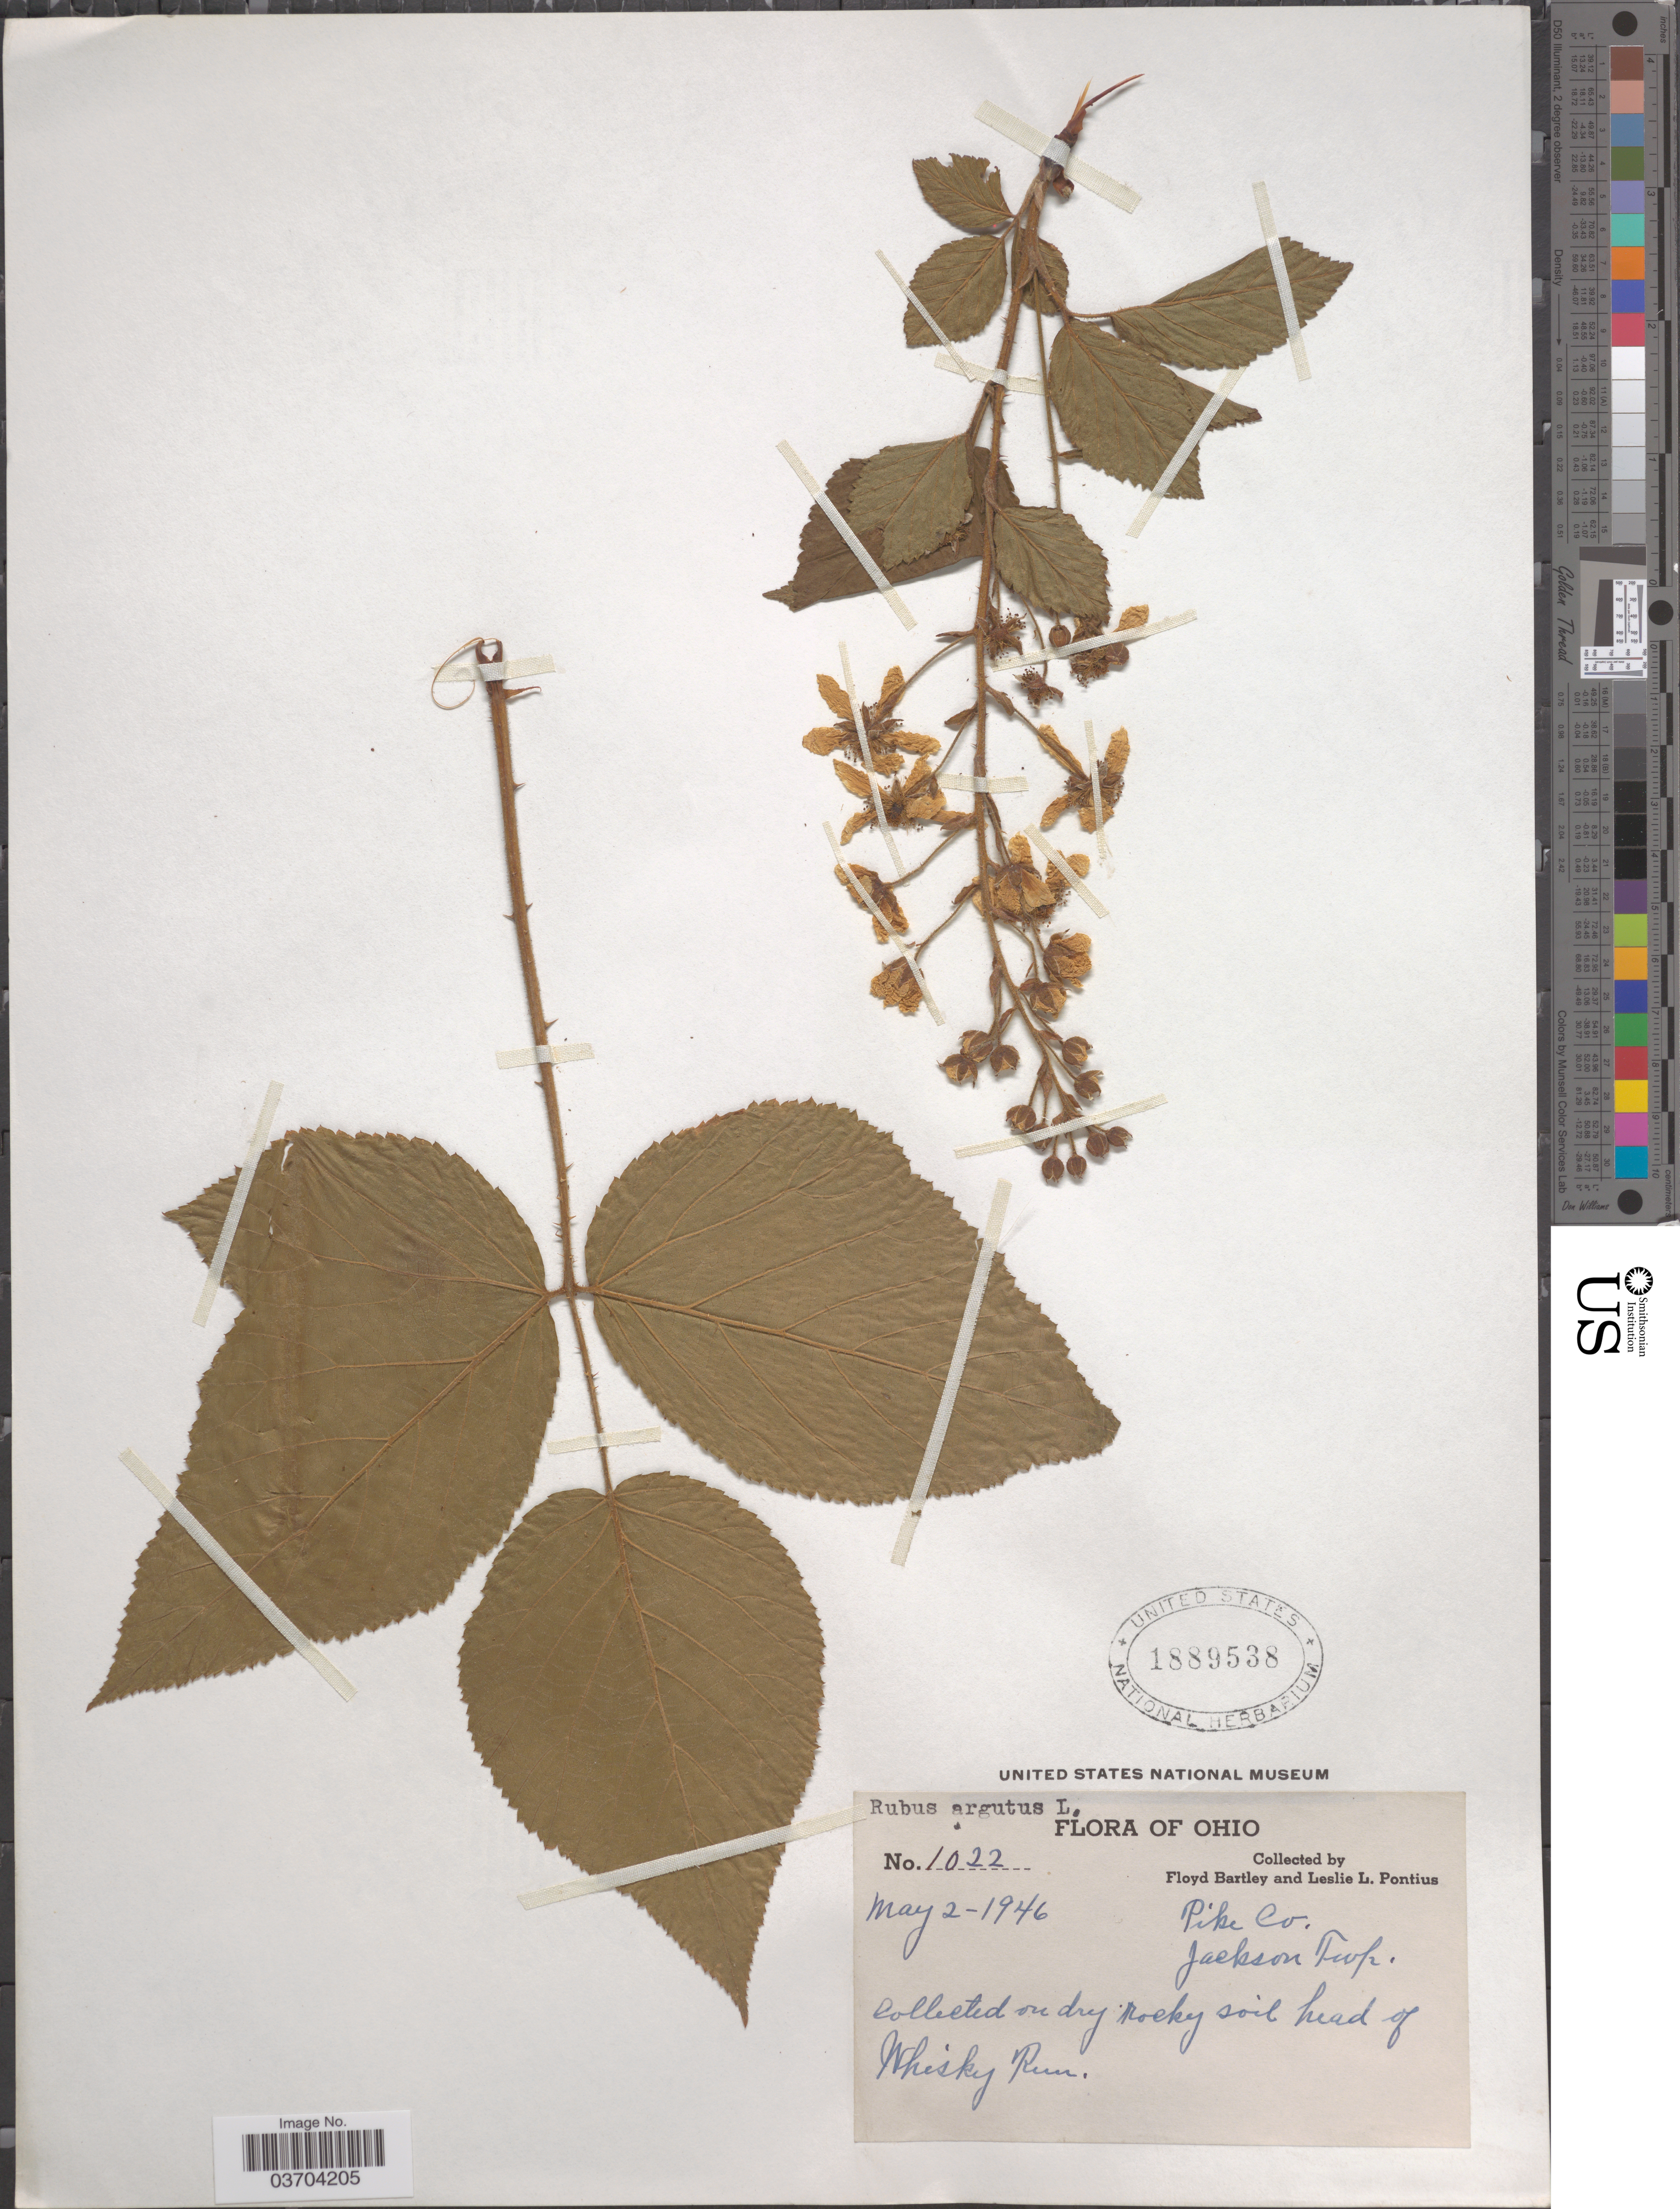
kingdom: Plantae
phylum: Tracheophyta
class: Magnoliopsida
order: Rosales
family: Rosaceae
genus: Rubus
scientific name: Rubus argutus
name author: Link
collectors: F. Bartley & L. Pontius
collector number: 1022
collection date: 1946-05-02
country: United States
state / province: Ohio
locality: Pike Co. Jackson Twp. Head of Whisky Run.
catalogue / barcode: US 1889538